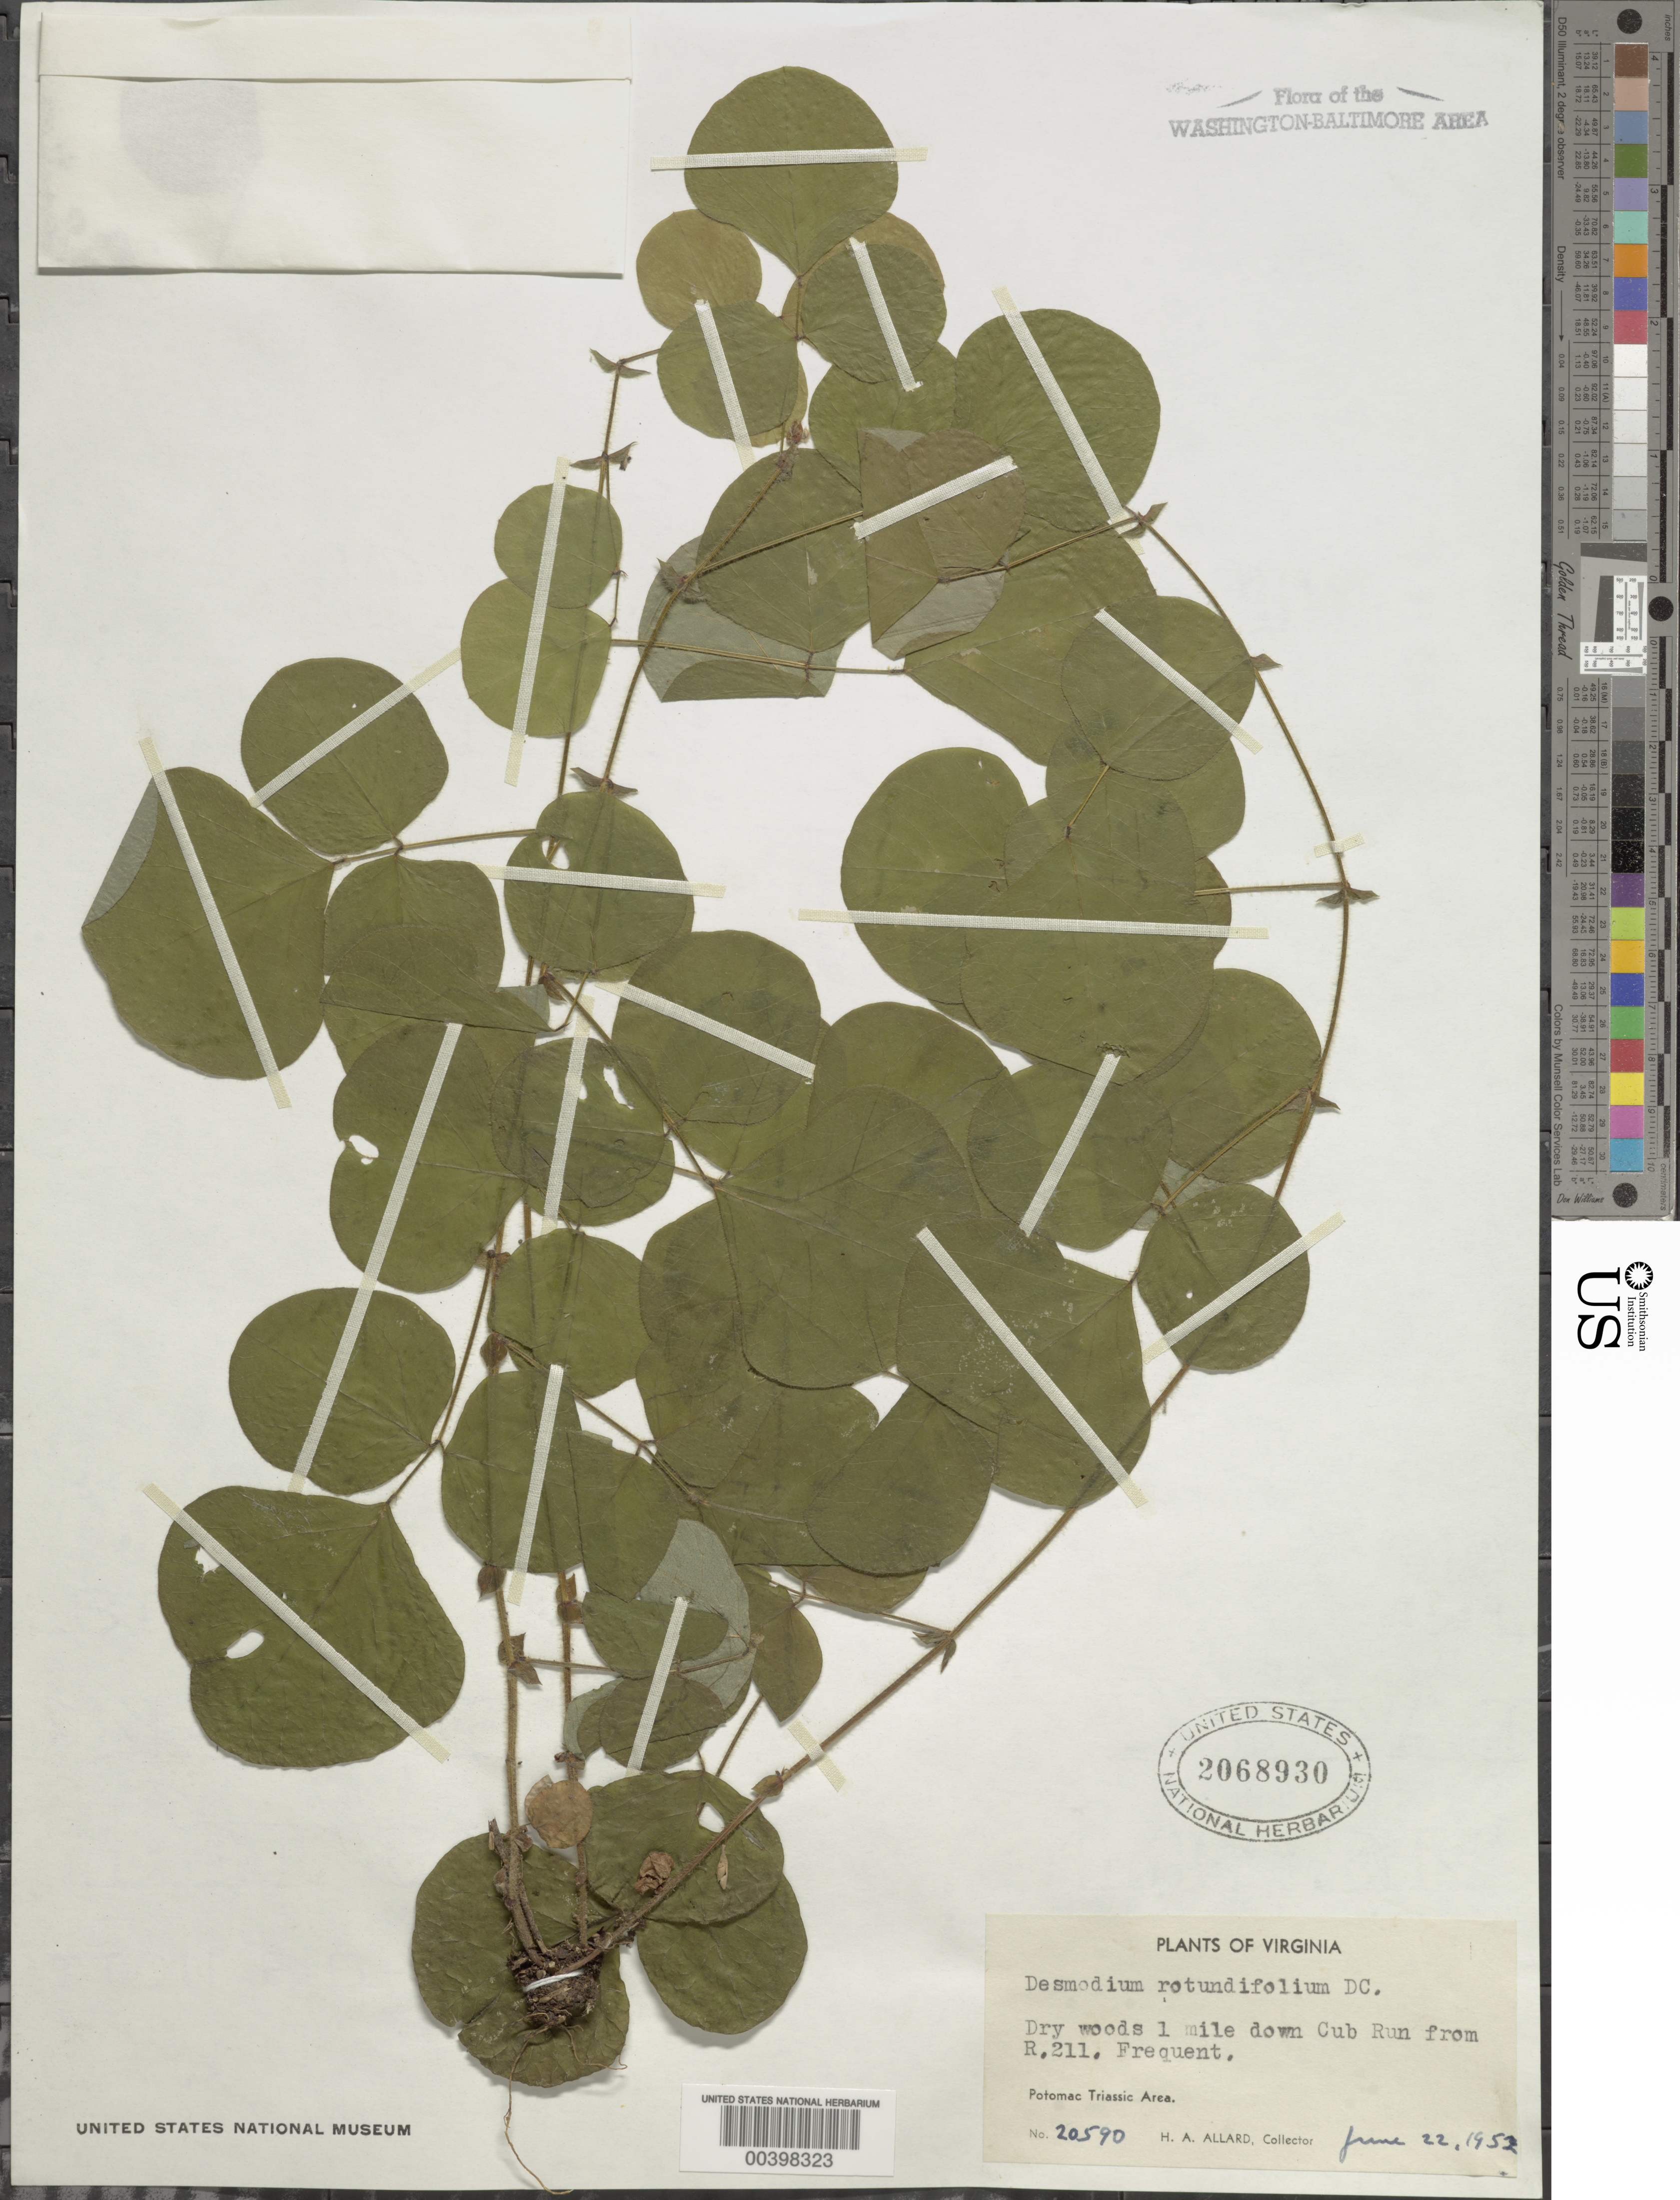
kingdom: Plantae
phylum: Tracheophyta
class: Magnoliopsida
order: Fabales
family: Fabaceae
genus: Desmodium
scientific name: Desmodium rotundifolium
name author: DC.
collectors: H. A. Allard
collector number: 20590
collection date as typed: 22 Jun 1952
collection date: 1952-06-22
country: United States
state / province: Virginia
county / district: Fairfax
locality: Downstream from Route 211 on Cub Run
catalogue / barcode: US 2068930